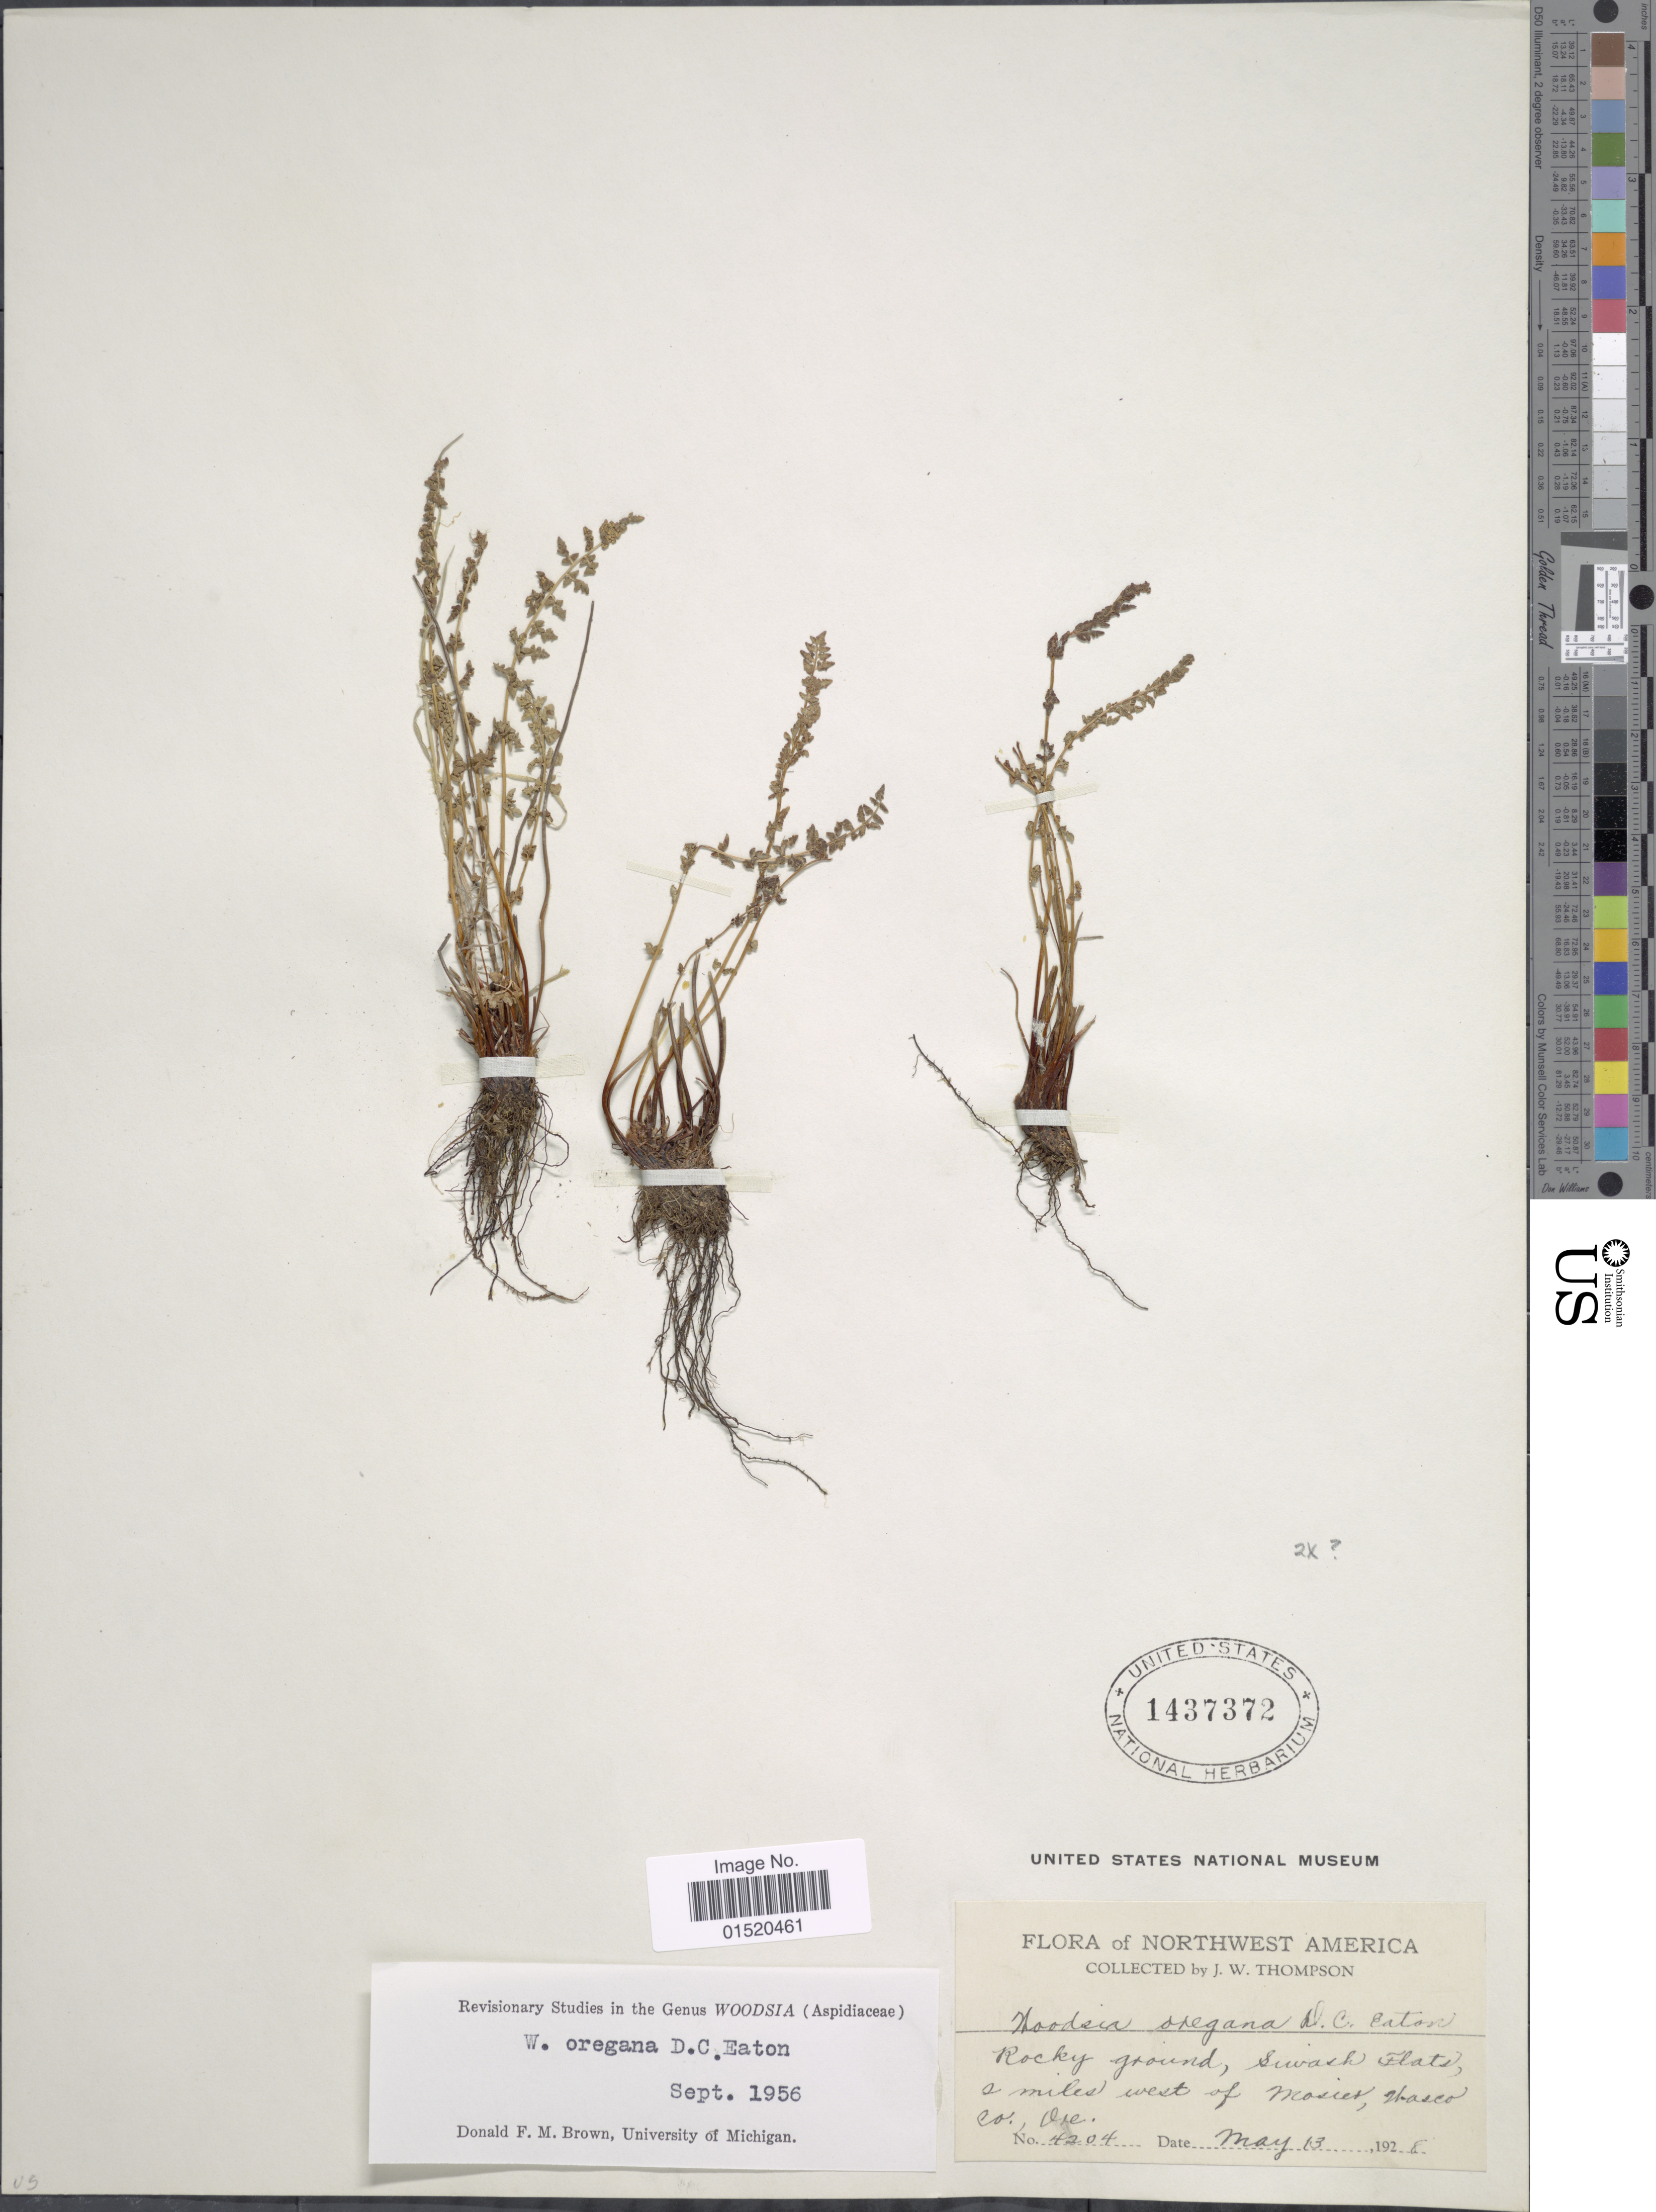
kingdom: Plantae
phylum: Tracheophyta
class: Polypodiopsida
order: Polypodiales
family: Woodsiaceae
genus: Woodsia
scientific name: Woodsia oregana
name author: D.C. Eaton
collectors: J. W. Thompson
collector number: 4204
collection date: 1928-05-13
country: United States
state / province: Oregon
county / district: Wasco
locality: Northwest America, Rocky ground, Siwash Flats, 2 miles west of Mosier, Wasco Co.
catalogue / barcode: US 1437372